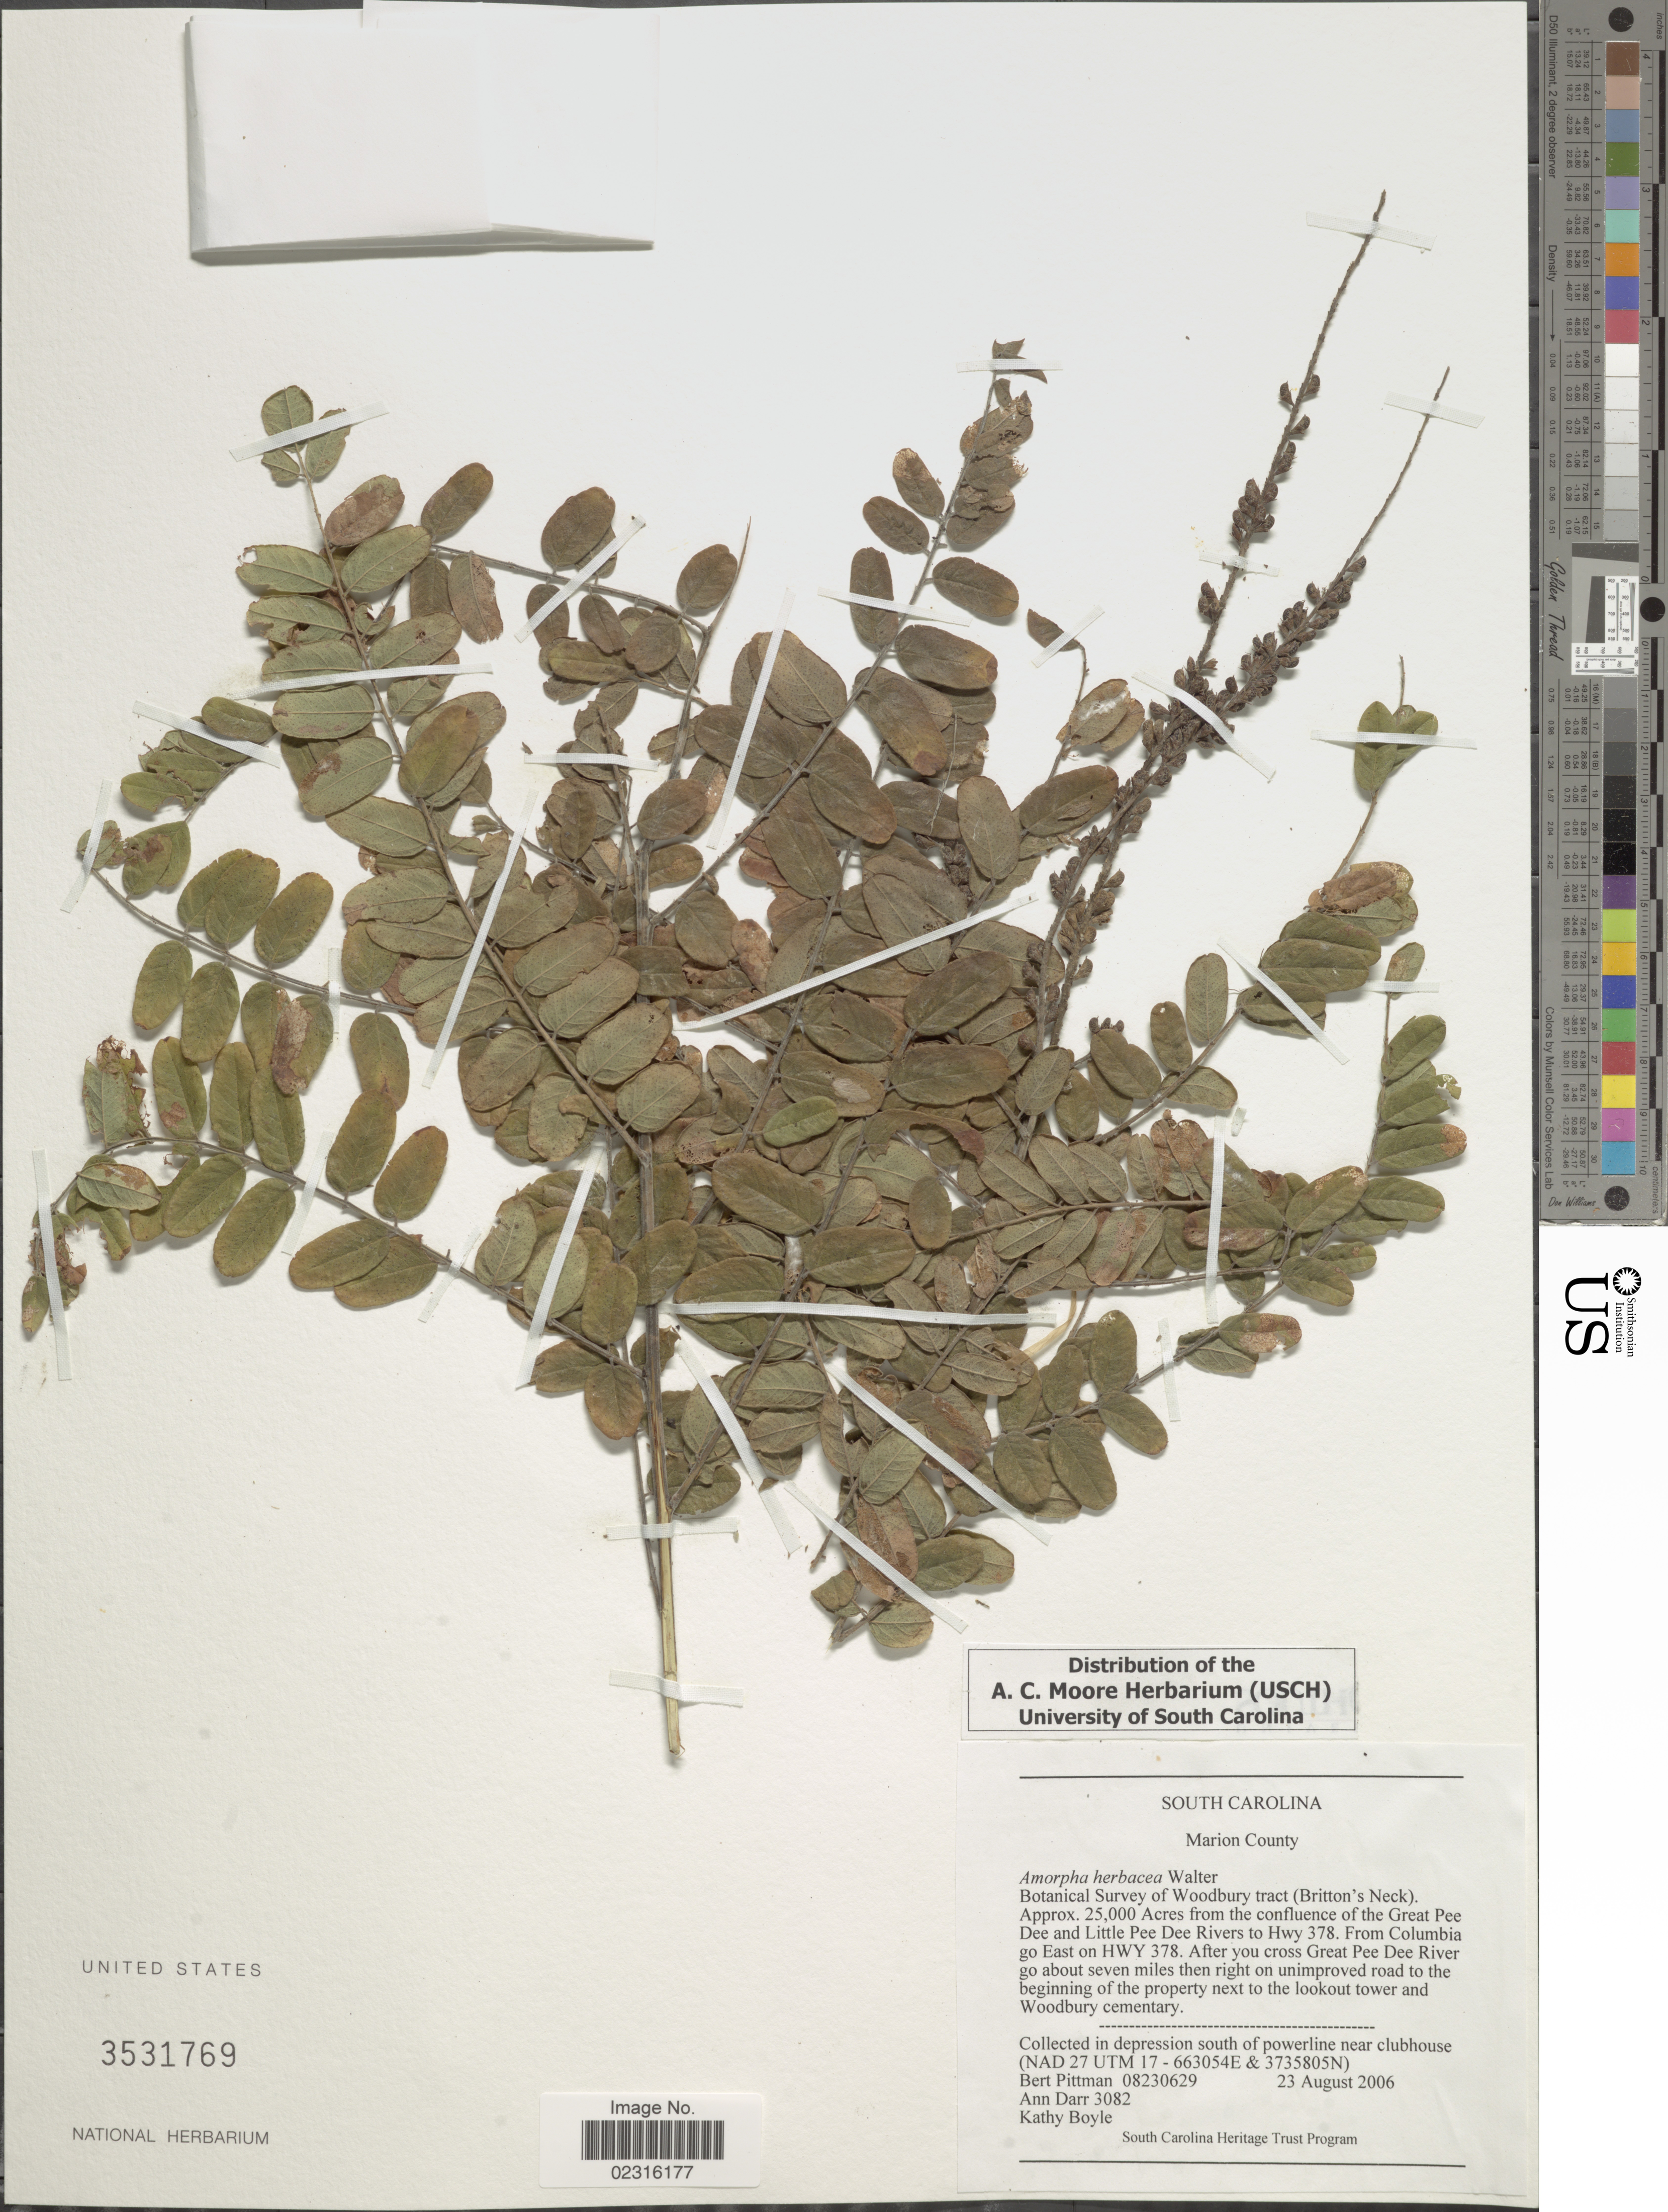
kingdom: Plantae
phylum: Tracheophyta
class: Magnoliopsida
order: Fabales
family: Fabaceae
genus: Amorpha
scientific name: Amorpha herbacea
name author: Schltdl.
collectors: B. Pittman, A. Darr & K. Boyle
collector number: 08230629/3082?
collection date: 2006-08-23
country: United States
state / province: South Carolina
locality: Marion County, Botanical Survey of Woodbury tract (Britton's Neck), Approx. 25000 Acres from the confluence of the Great Pee Dee and Little Pee Dee Rivers to Hwy 378, from Columbia go East on HWY 378, after you cross Great Pee Dee River go about seven miles then right on unimproved road to the beginning of the property next to the lookout tower and Woodbury cemetery, in depression south of powerline near clubhouse (NAD 27 UTM 17).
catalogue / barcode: US 3531769